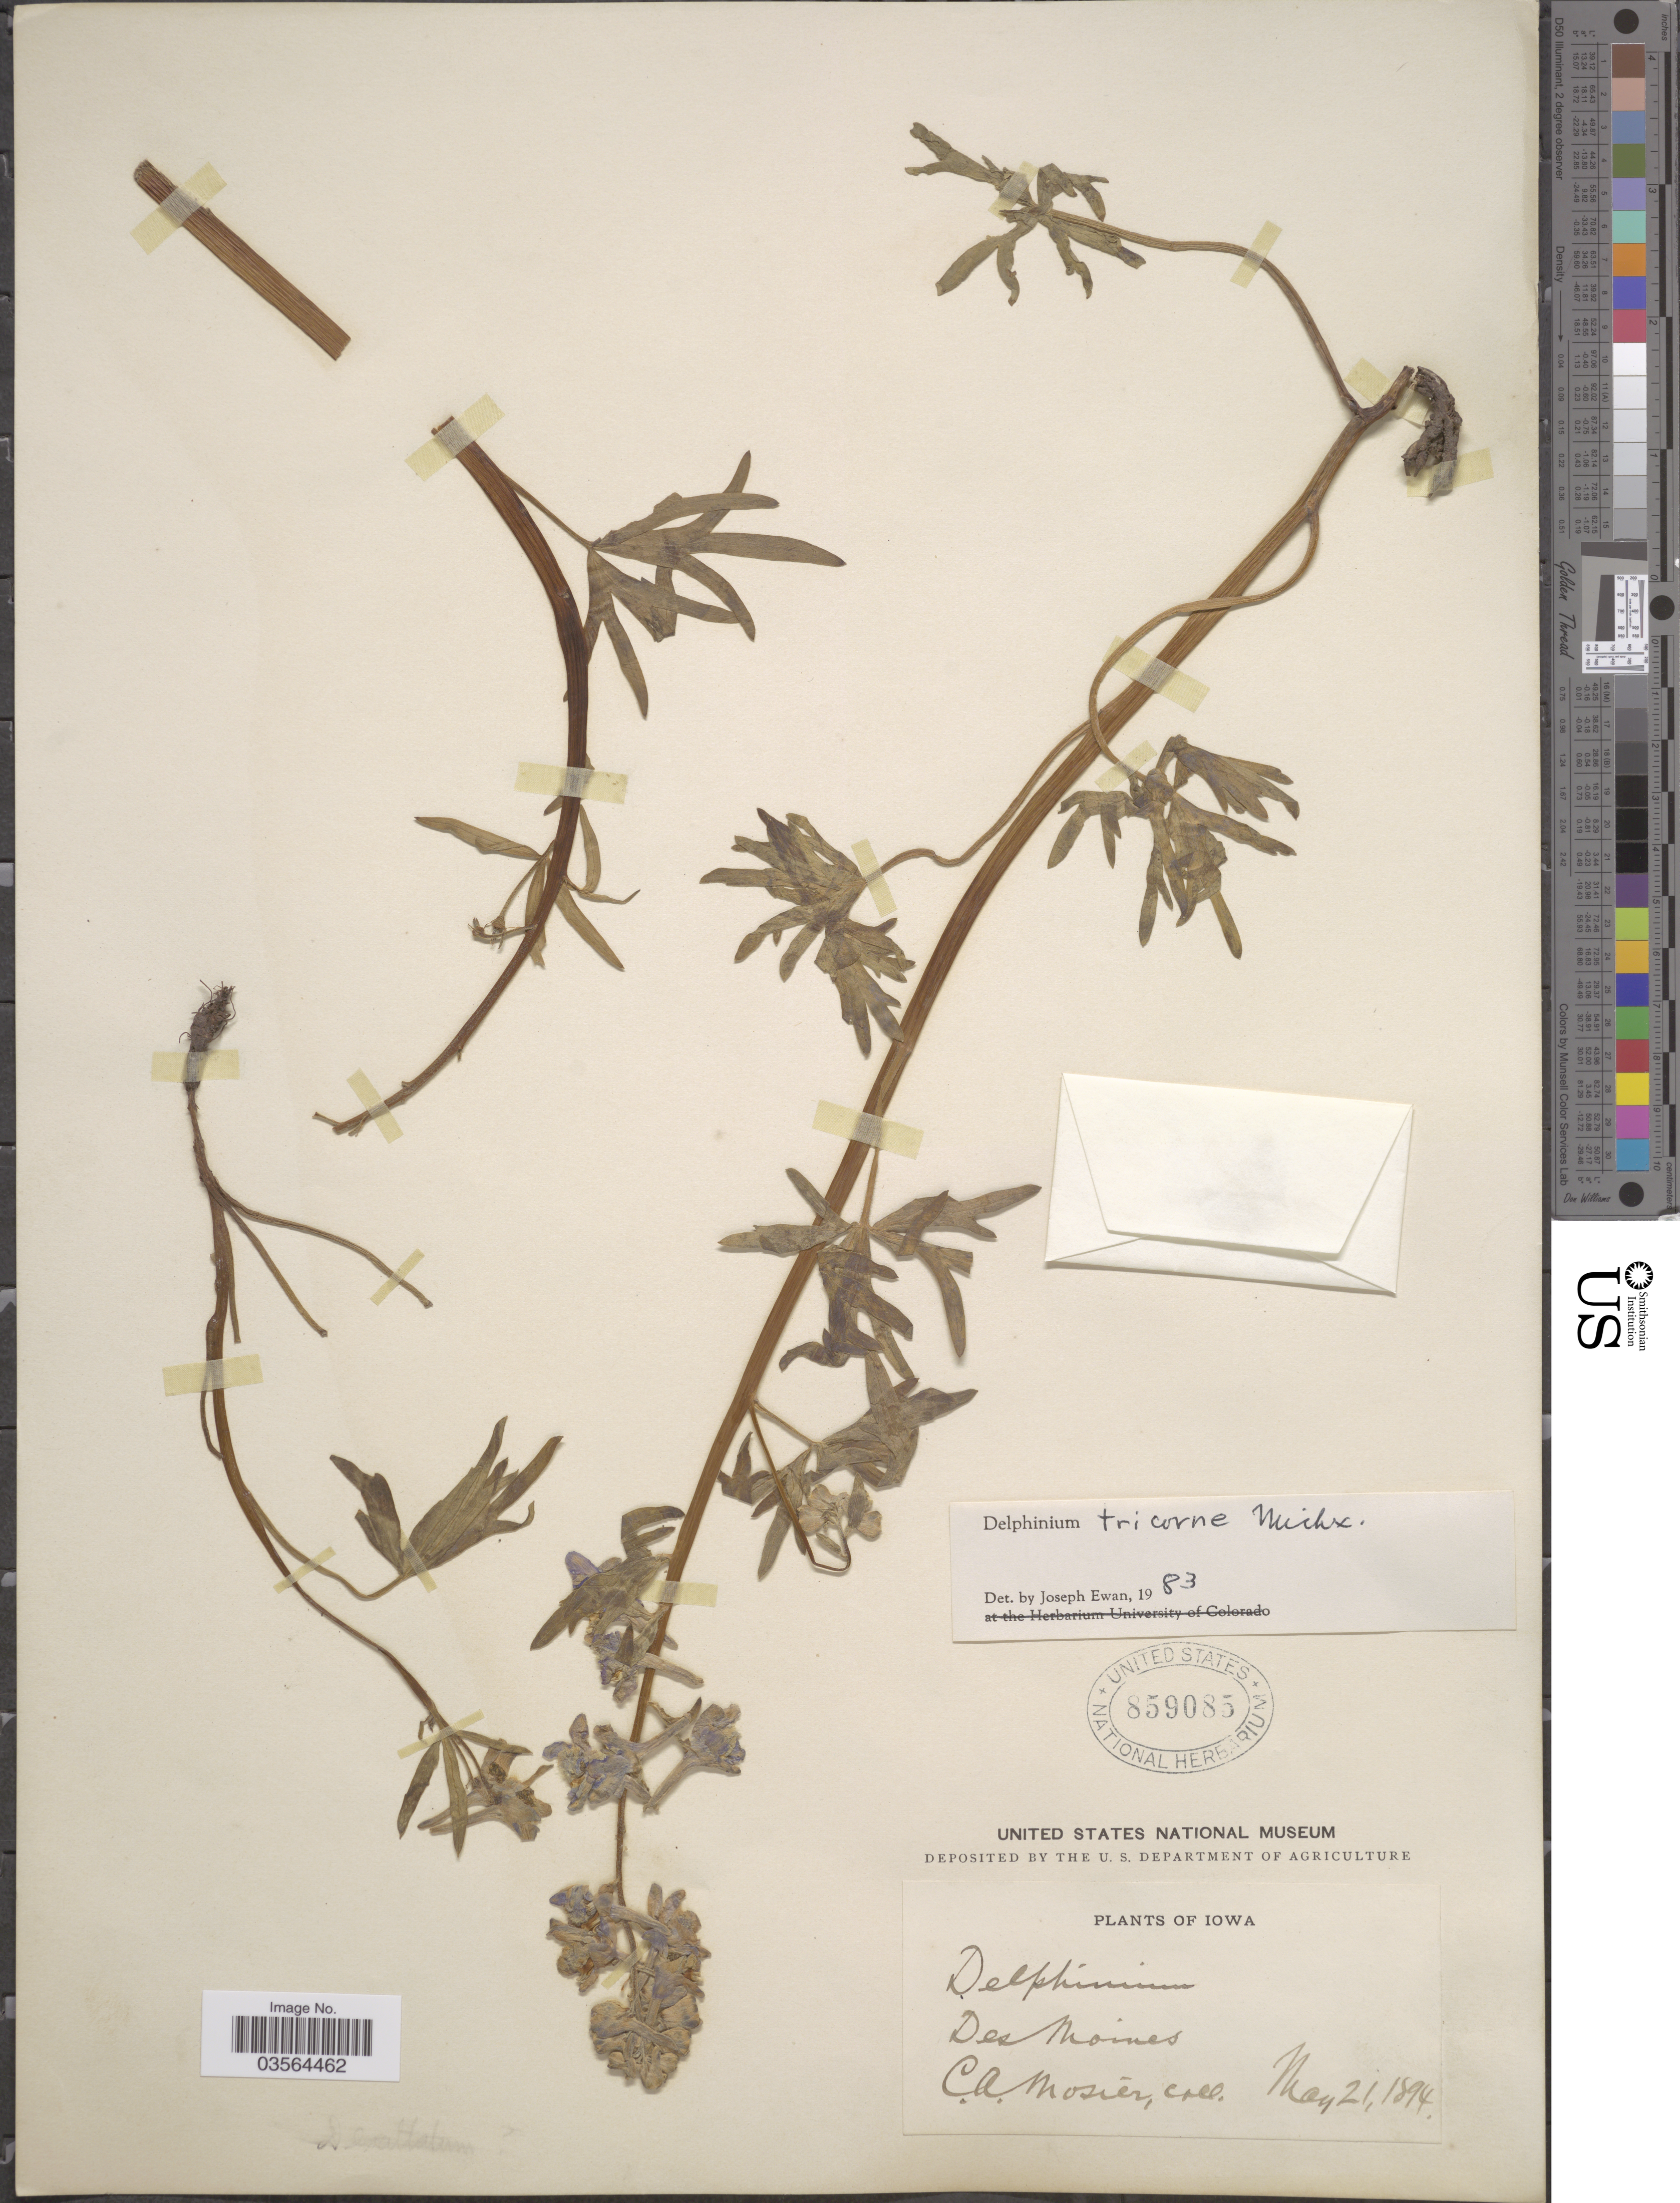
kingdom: Plantae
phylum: Tracheophyta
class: Magnoliopsida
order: Ranunculales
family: Ranunculaceae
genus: Delphinium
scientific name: Delphinium tricorne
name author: Michx.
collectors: C. A. Mosier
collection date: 1894-05-21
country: United States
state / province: Iowa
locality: Des Moines.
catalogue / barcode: US 859085